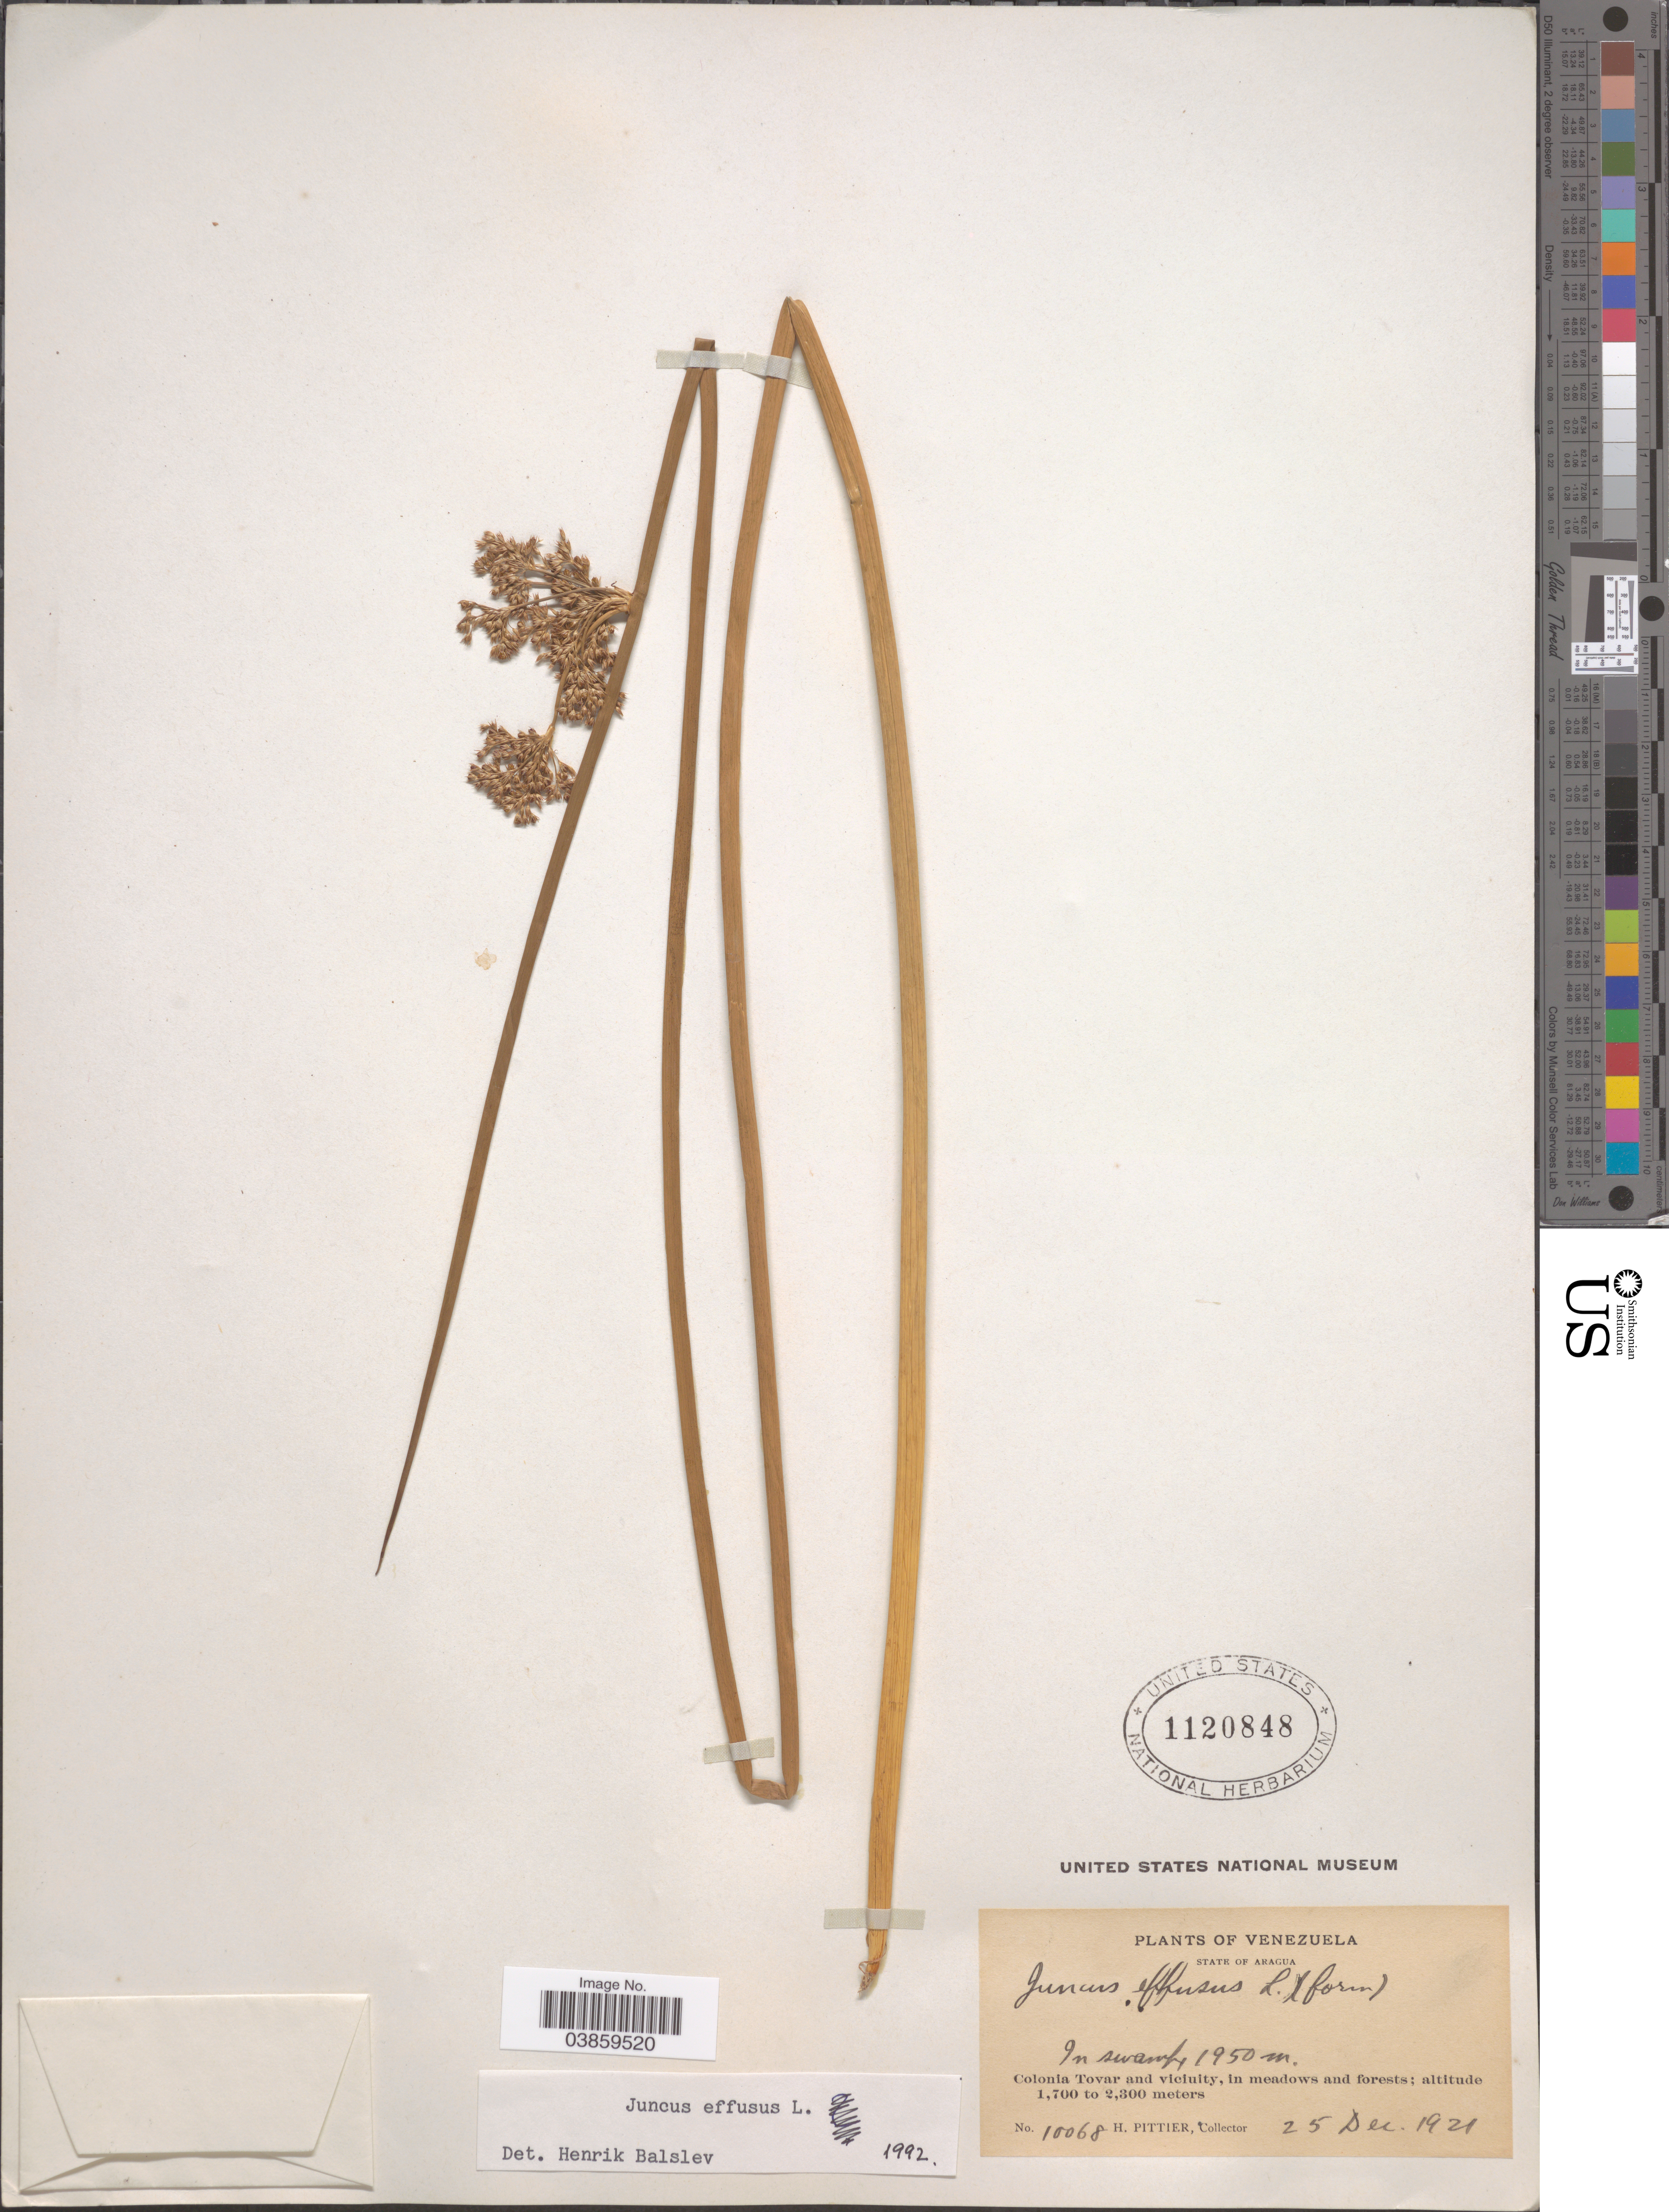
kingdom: Plantae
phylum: Tracheophyta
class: Liliopsida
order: Poales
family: Juncaceae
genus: Juncus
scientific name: Juncus effusus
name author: L.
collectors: H. F. Pittier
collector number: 10068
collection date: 1921-12-25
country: Venezuela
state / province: Aragua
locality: Colonia Tovar and vicinity.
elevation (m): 1950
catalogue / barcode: US 1120848